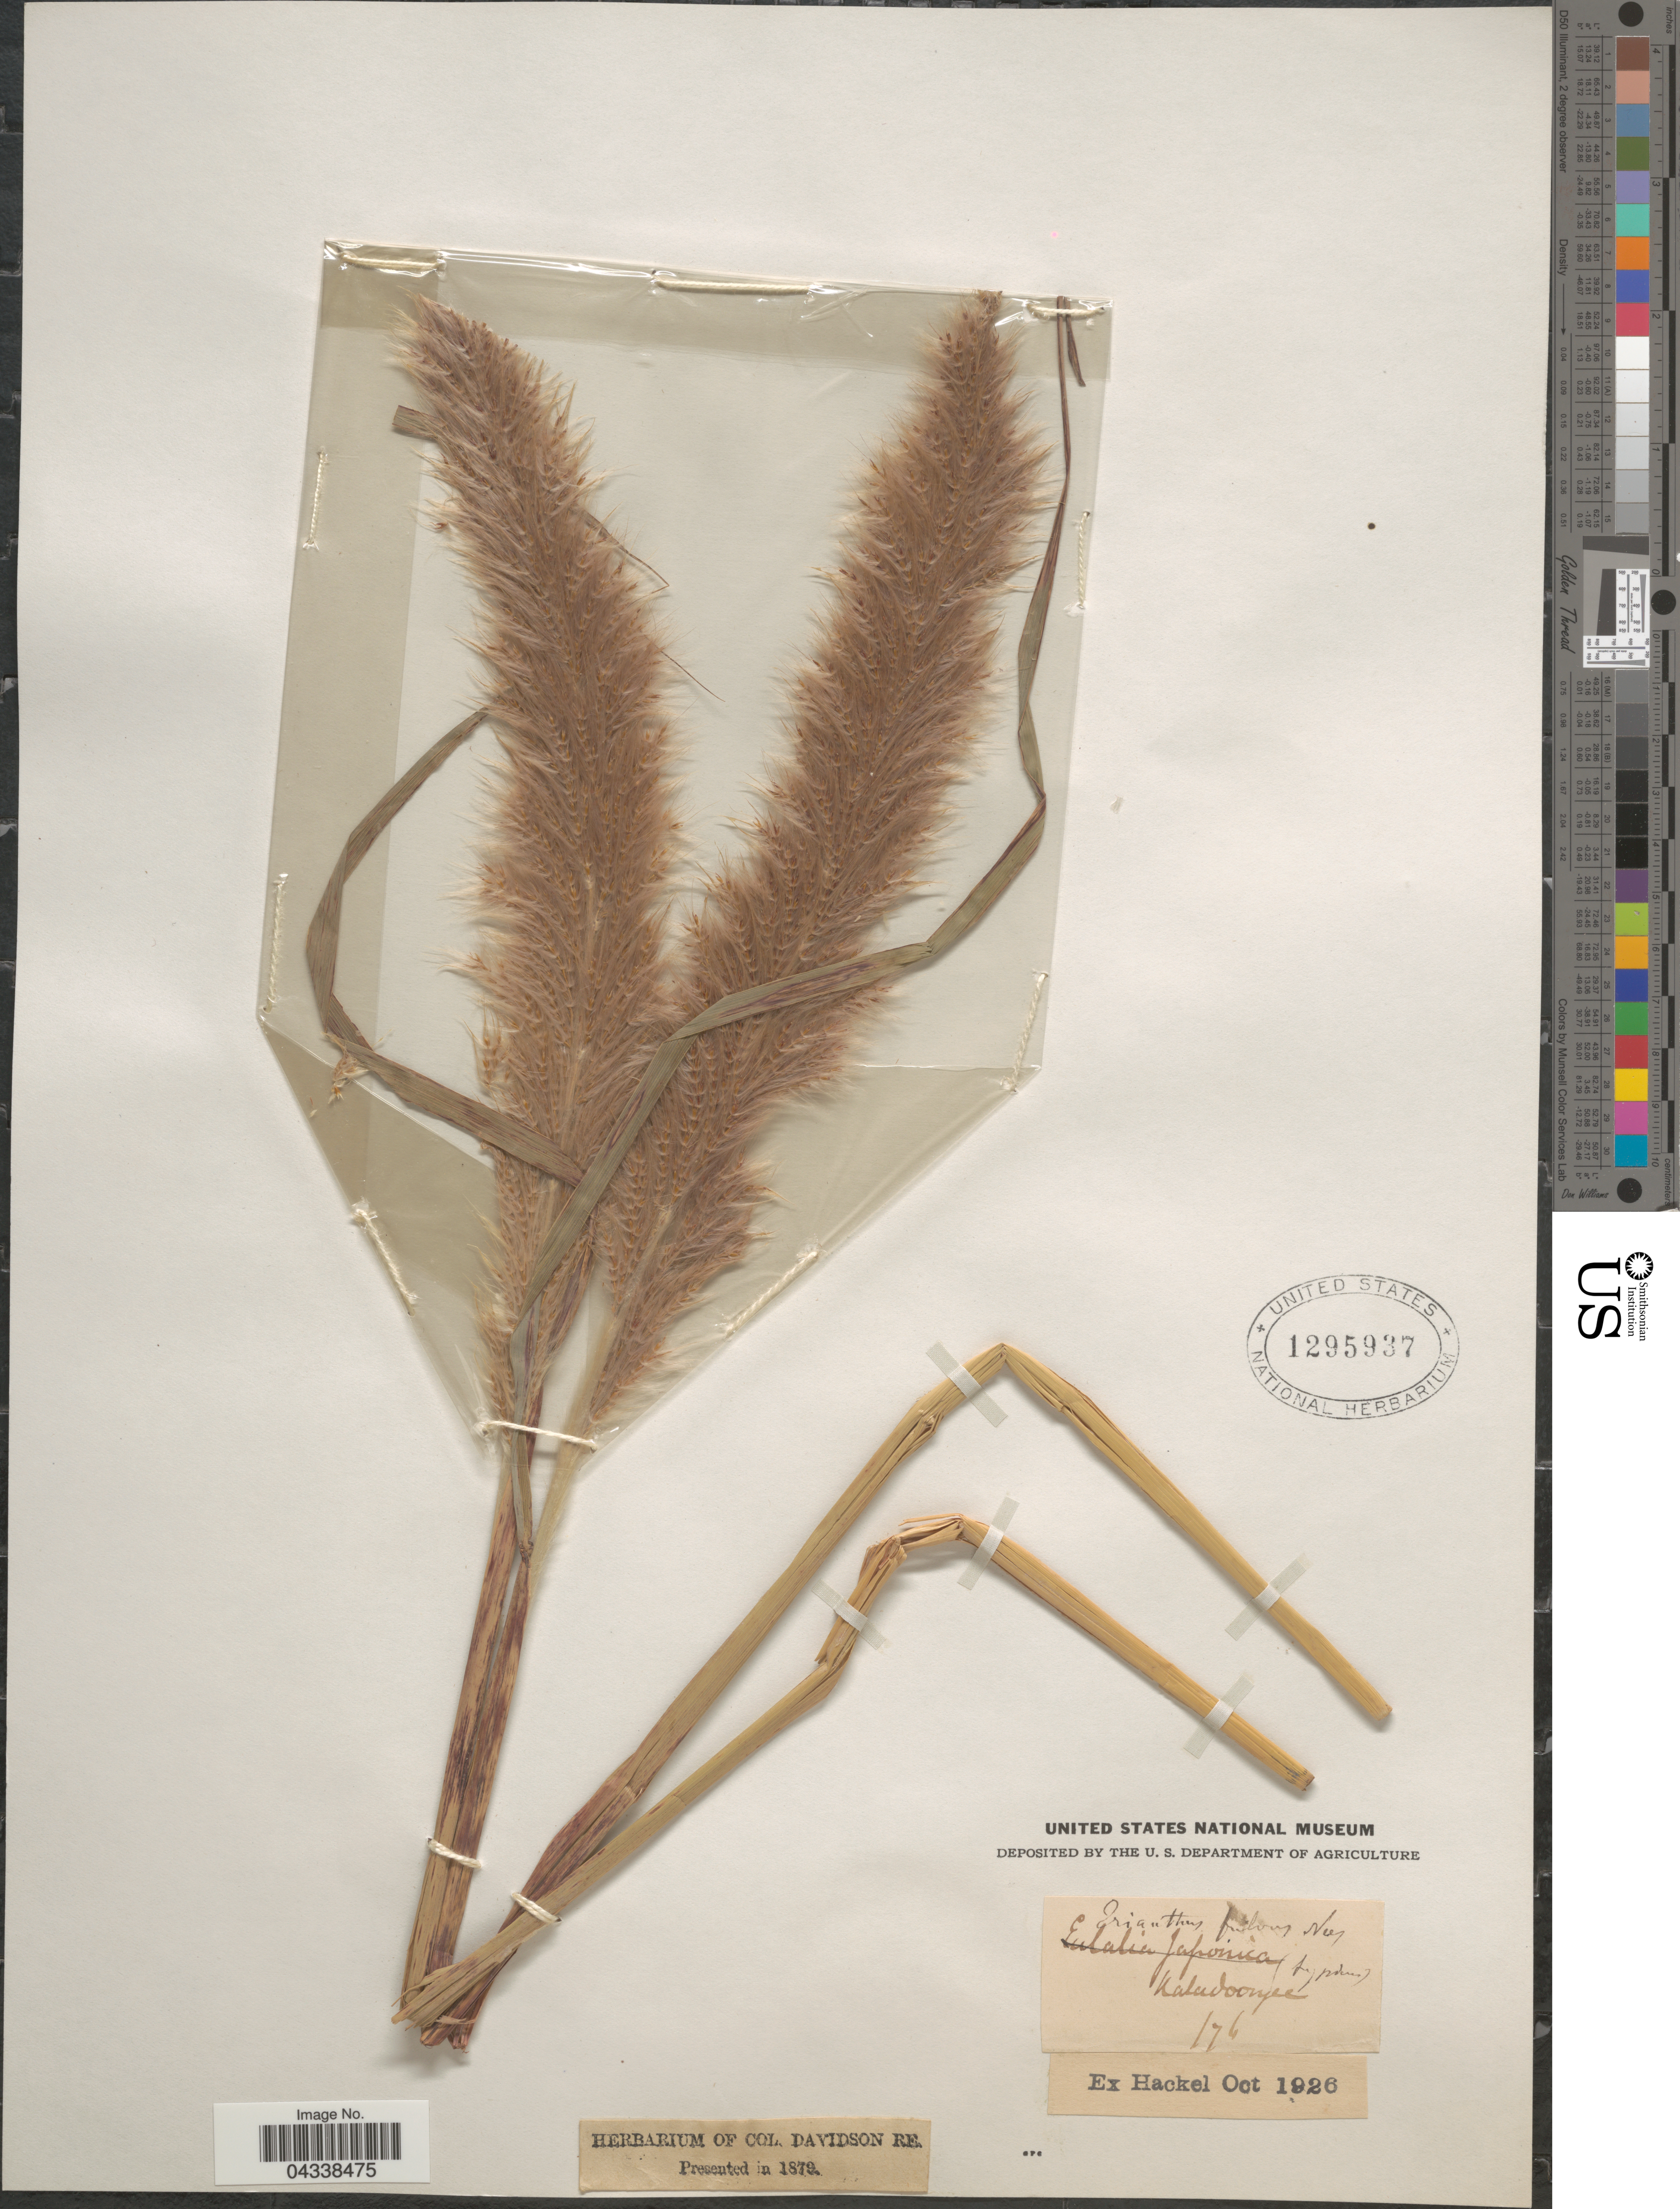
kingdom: Plantae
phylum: Tracheophyta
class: Liliopsida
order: Poales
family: Poaceae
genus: Saccharum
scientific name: Saccharum rufipilum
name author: Steud.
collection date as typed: Transcribed d/m/y: //76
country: India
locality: Kaladoongee.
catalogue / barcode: US 1295937